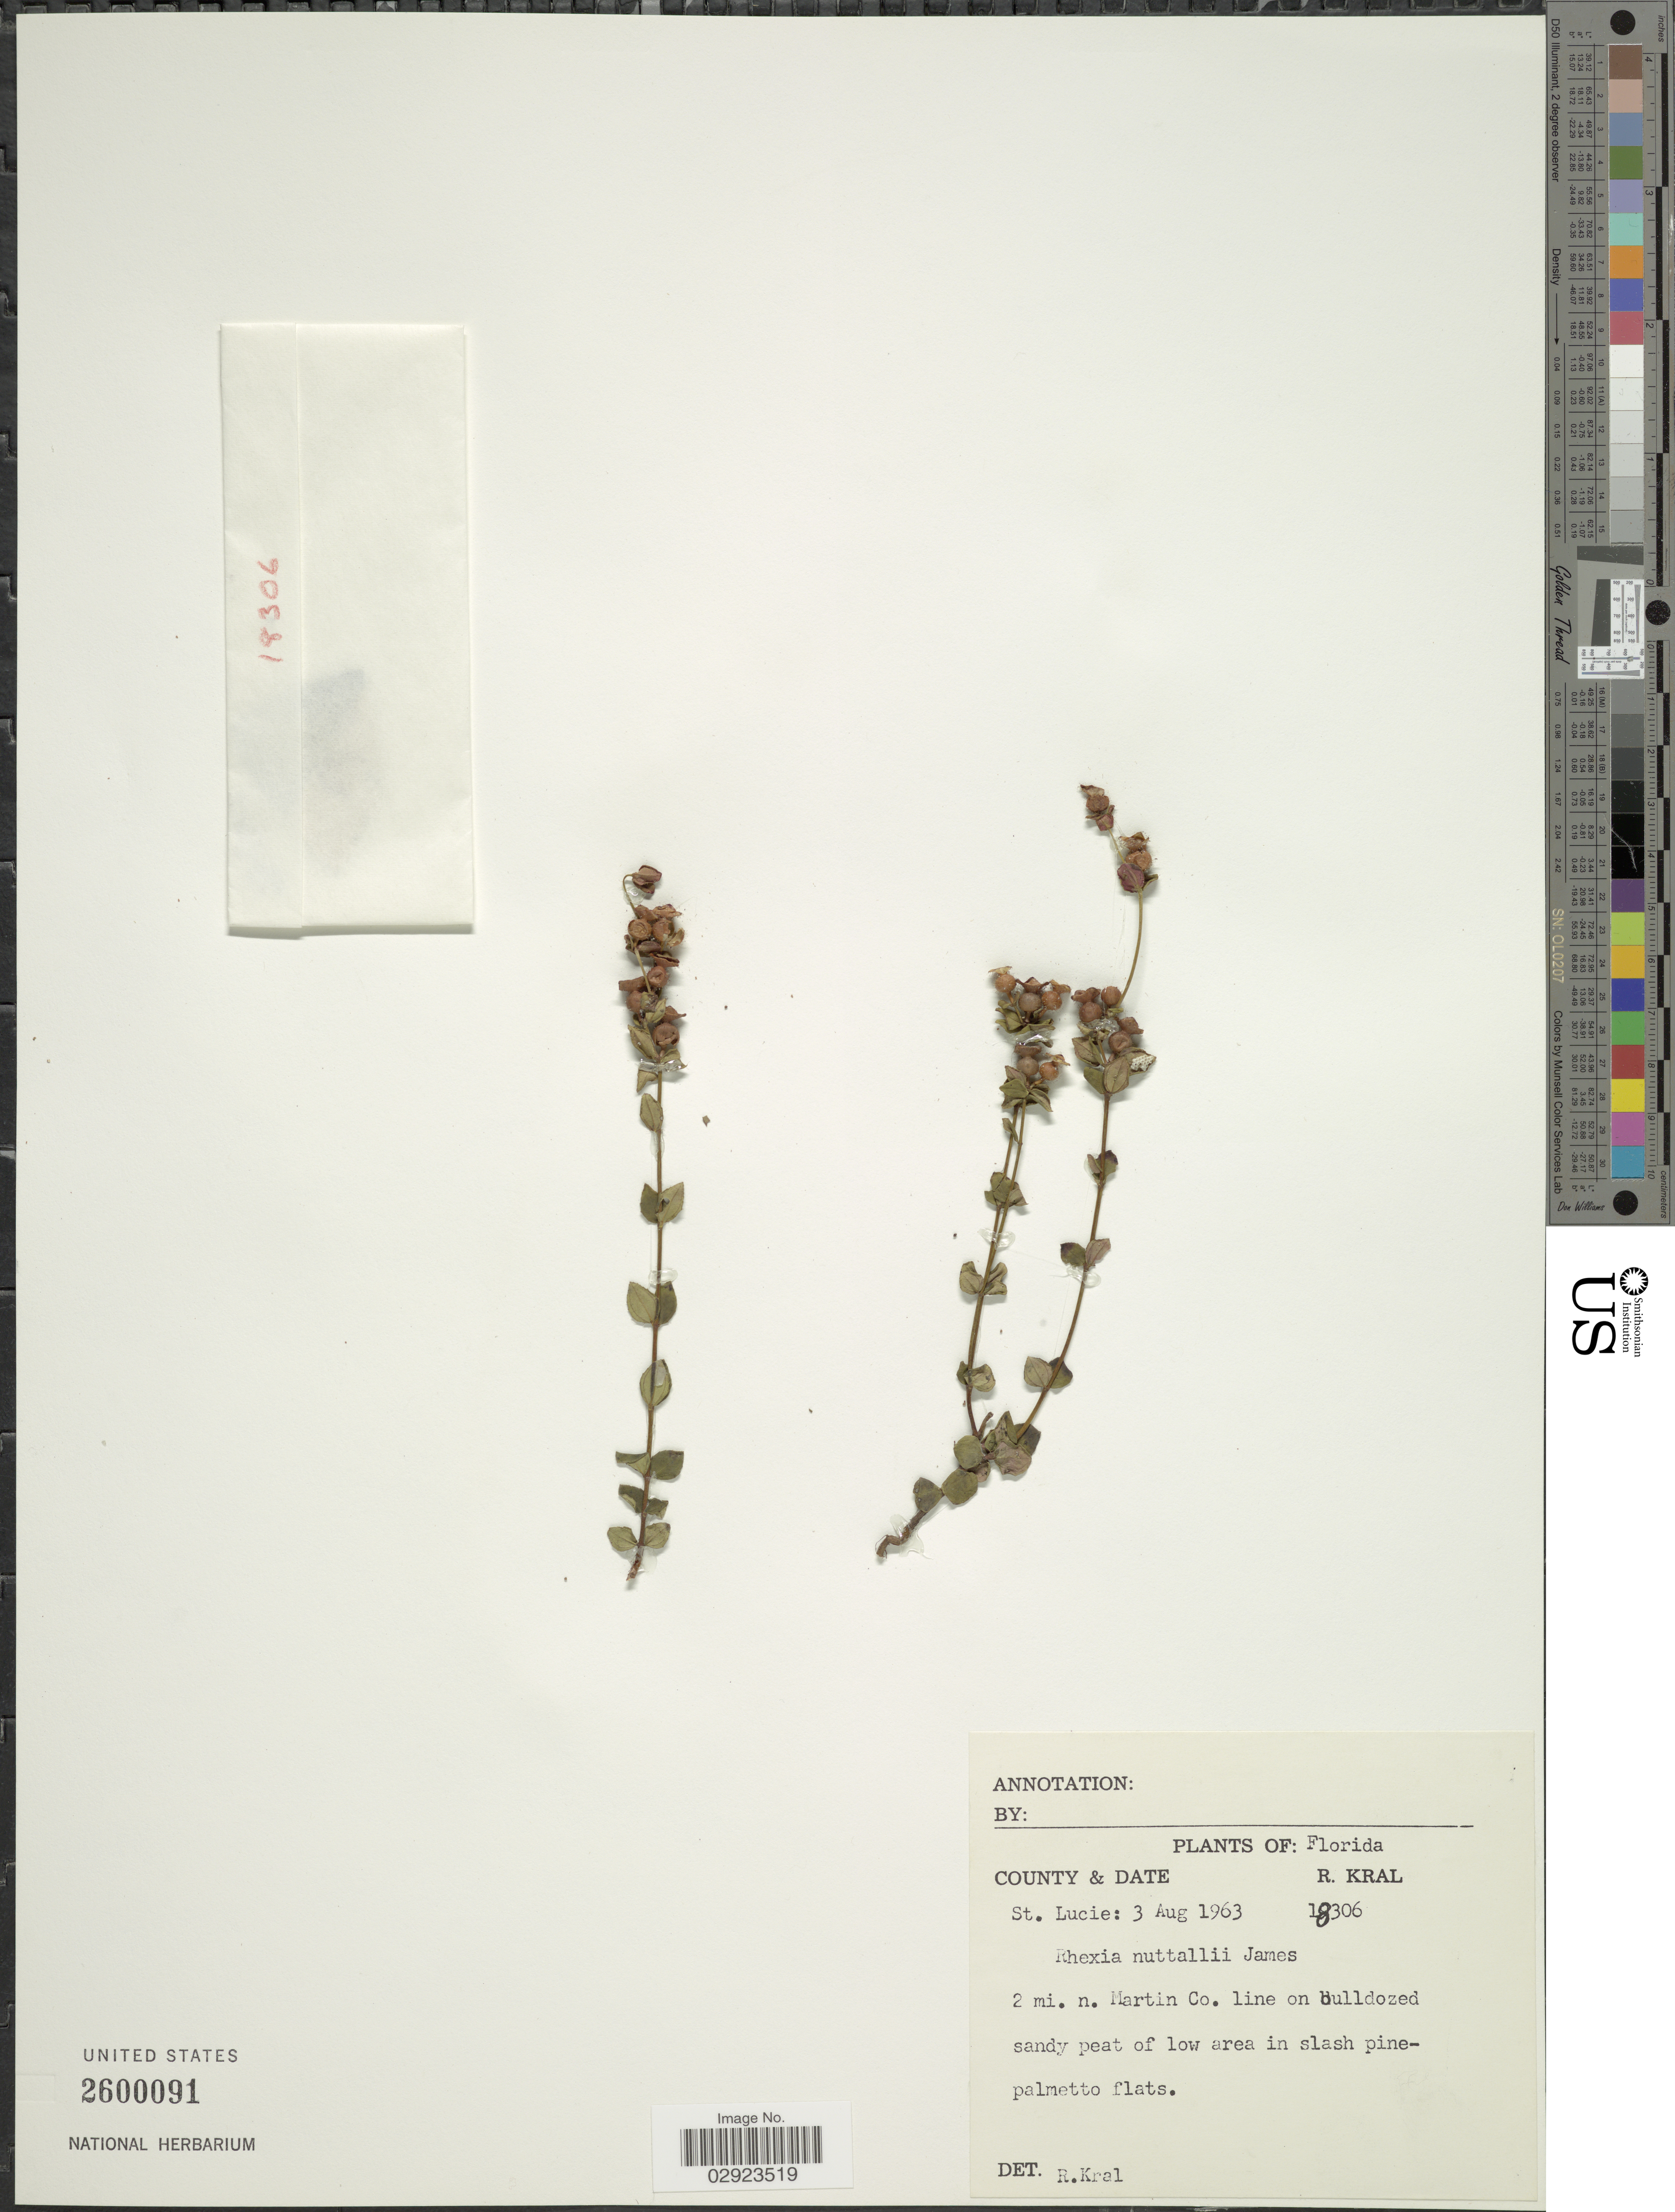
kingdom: Plantae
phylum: Tracheophyta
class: Magnoliopsida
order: Myrtales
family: Melastomataceae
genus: Rhexia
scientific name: Rhexia nuttallii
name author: C.W. James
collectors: R. Kral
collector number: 18306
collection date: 1963-08-03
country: United States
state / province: Florida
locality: St. Lucie. 2 mi. n. Martin Co.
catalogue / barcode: US 2600091